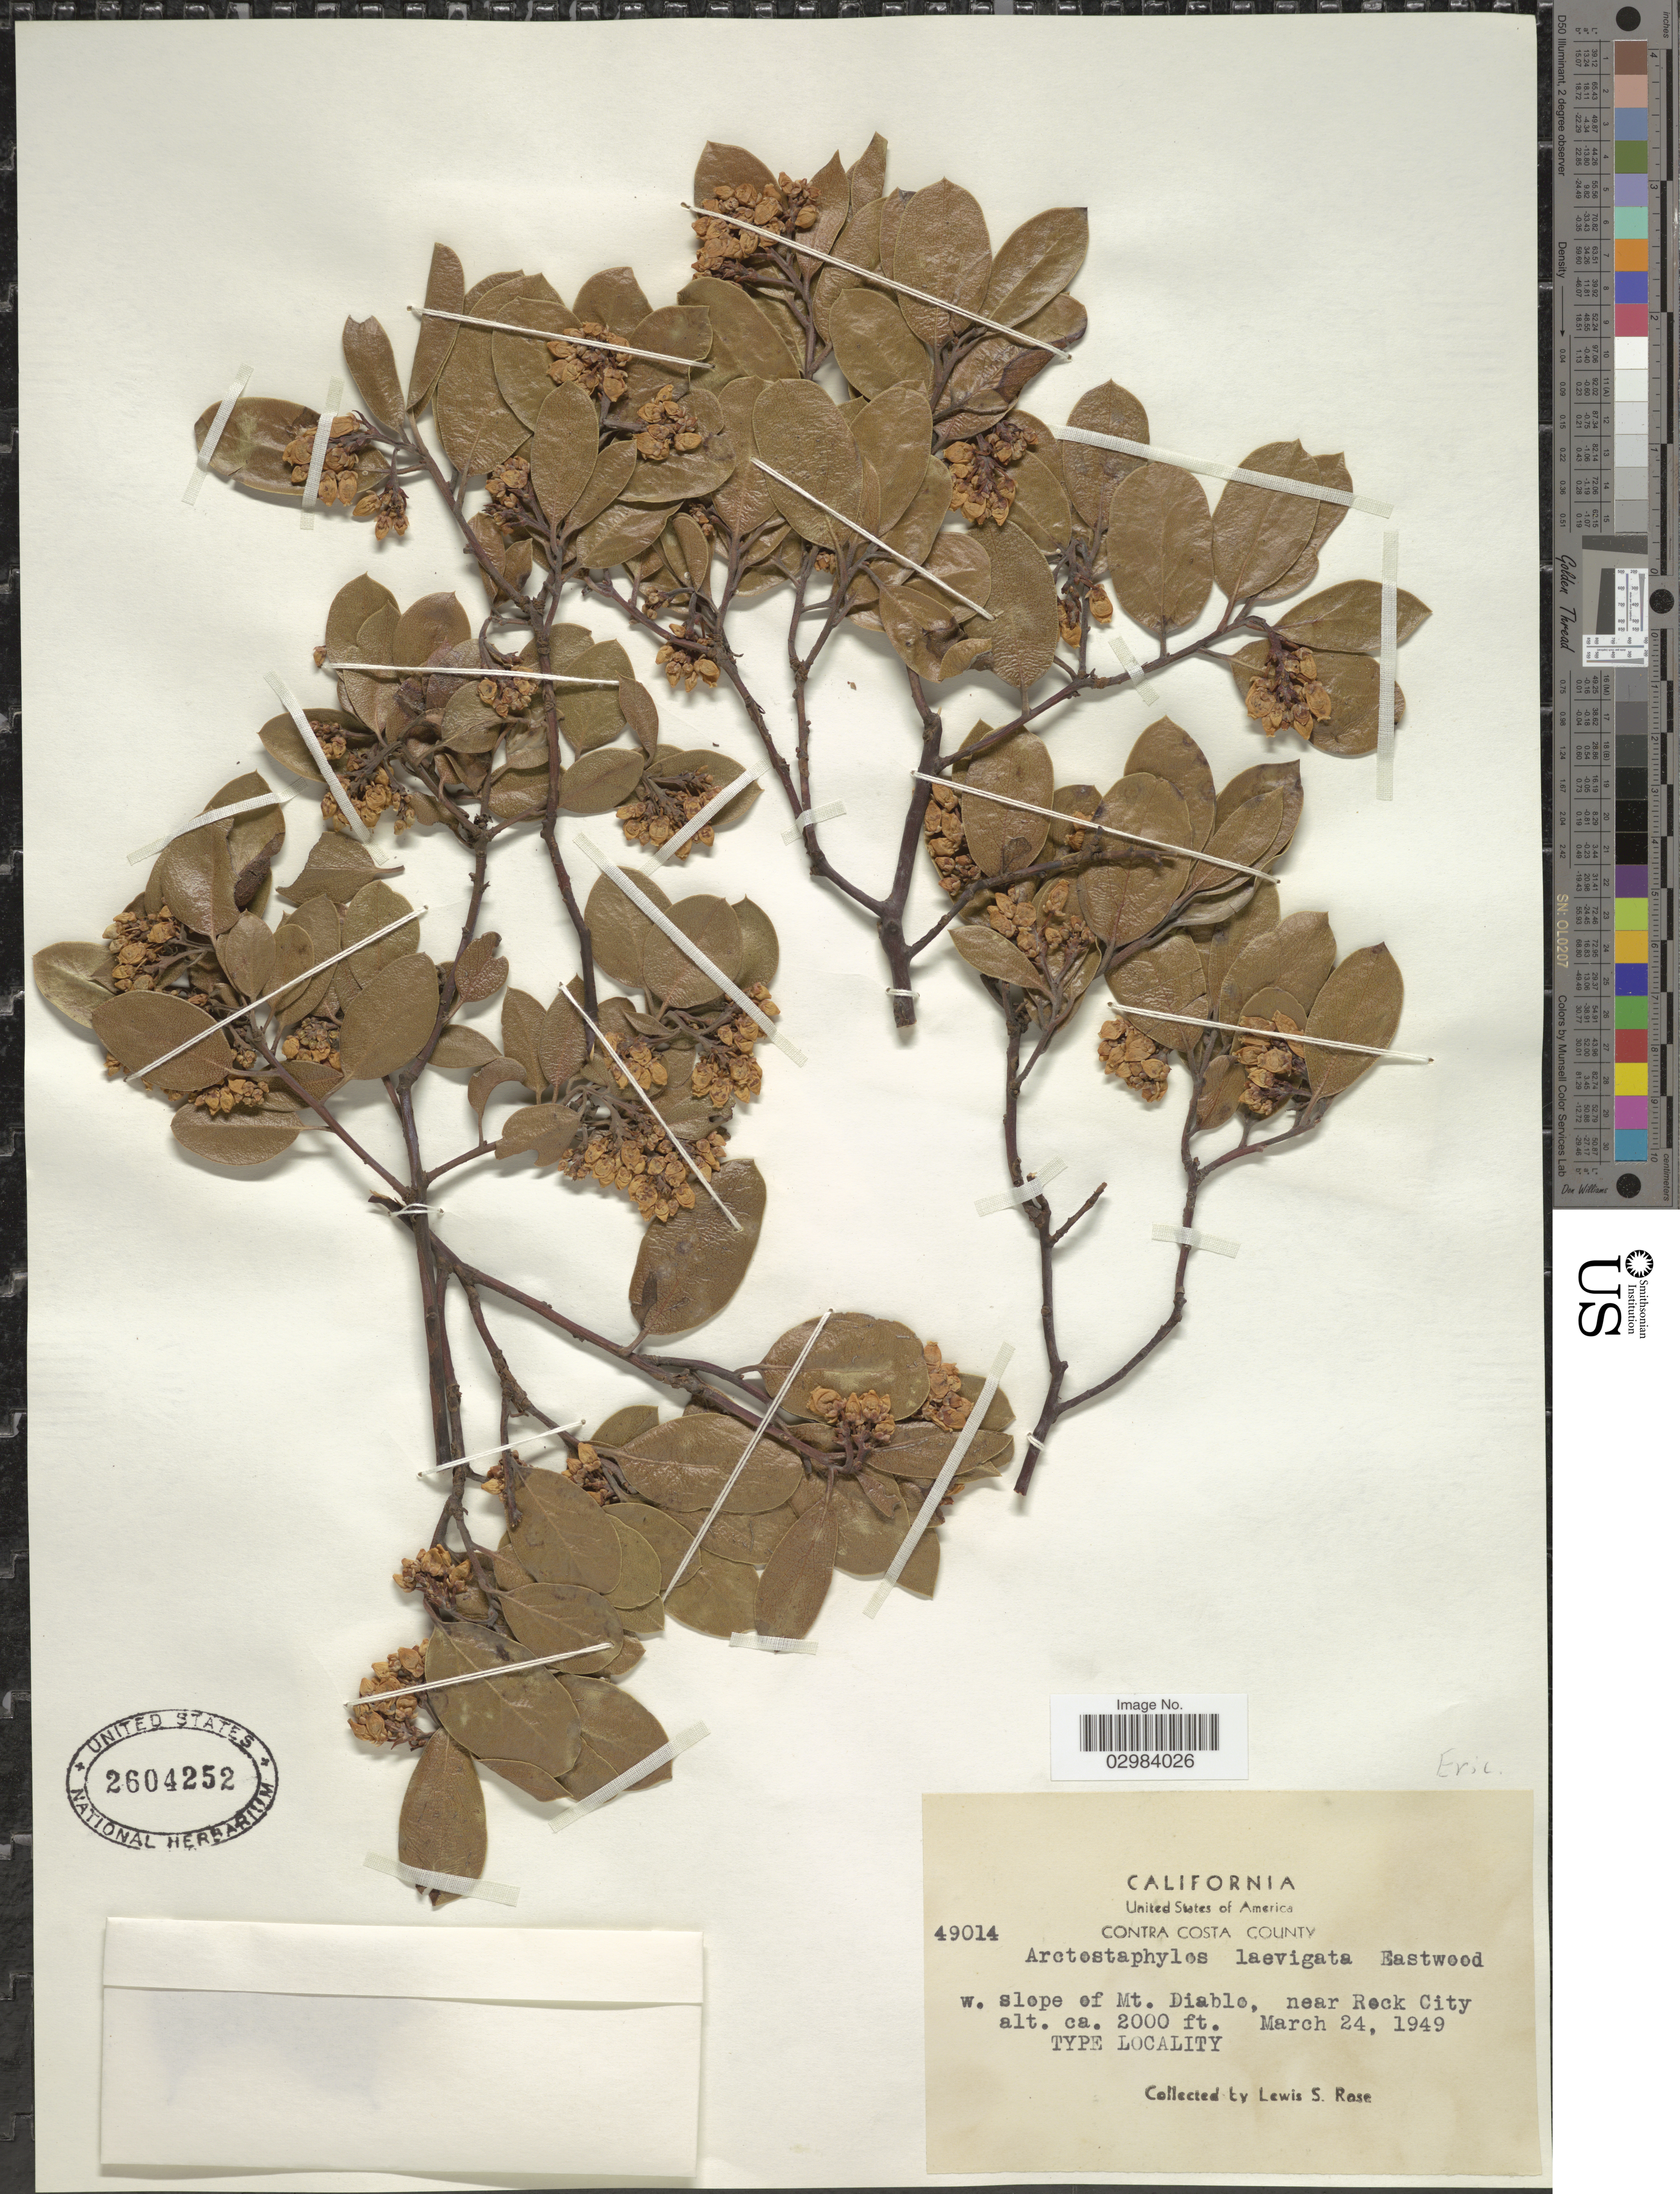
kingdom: Plantae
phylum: Tracheophyta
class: Magnoliopsida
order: Ericales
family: Ericaceae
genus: Arctostaphylos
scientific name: Arctostaphylos laevigata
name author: Eastw.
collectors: L. S. Rose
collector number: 49014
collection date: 1949-03-24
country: United States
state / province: California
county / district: Contra Costa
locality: Contra Costa County, w. slope of Mt. Diablo, near Rock City.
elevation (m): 610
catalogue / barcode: US 2604252